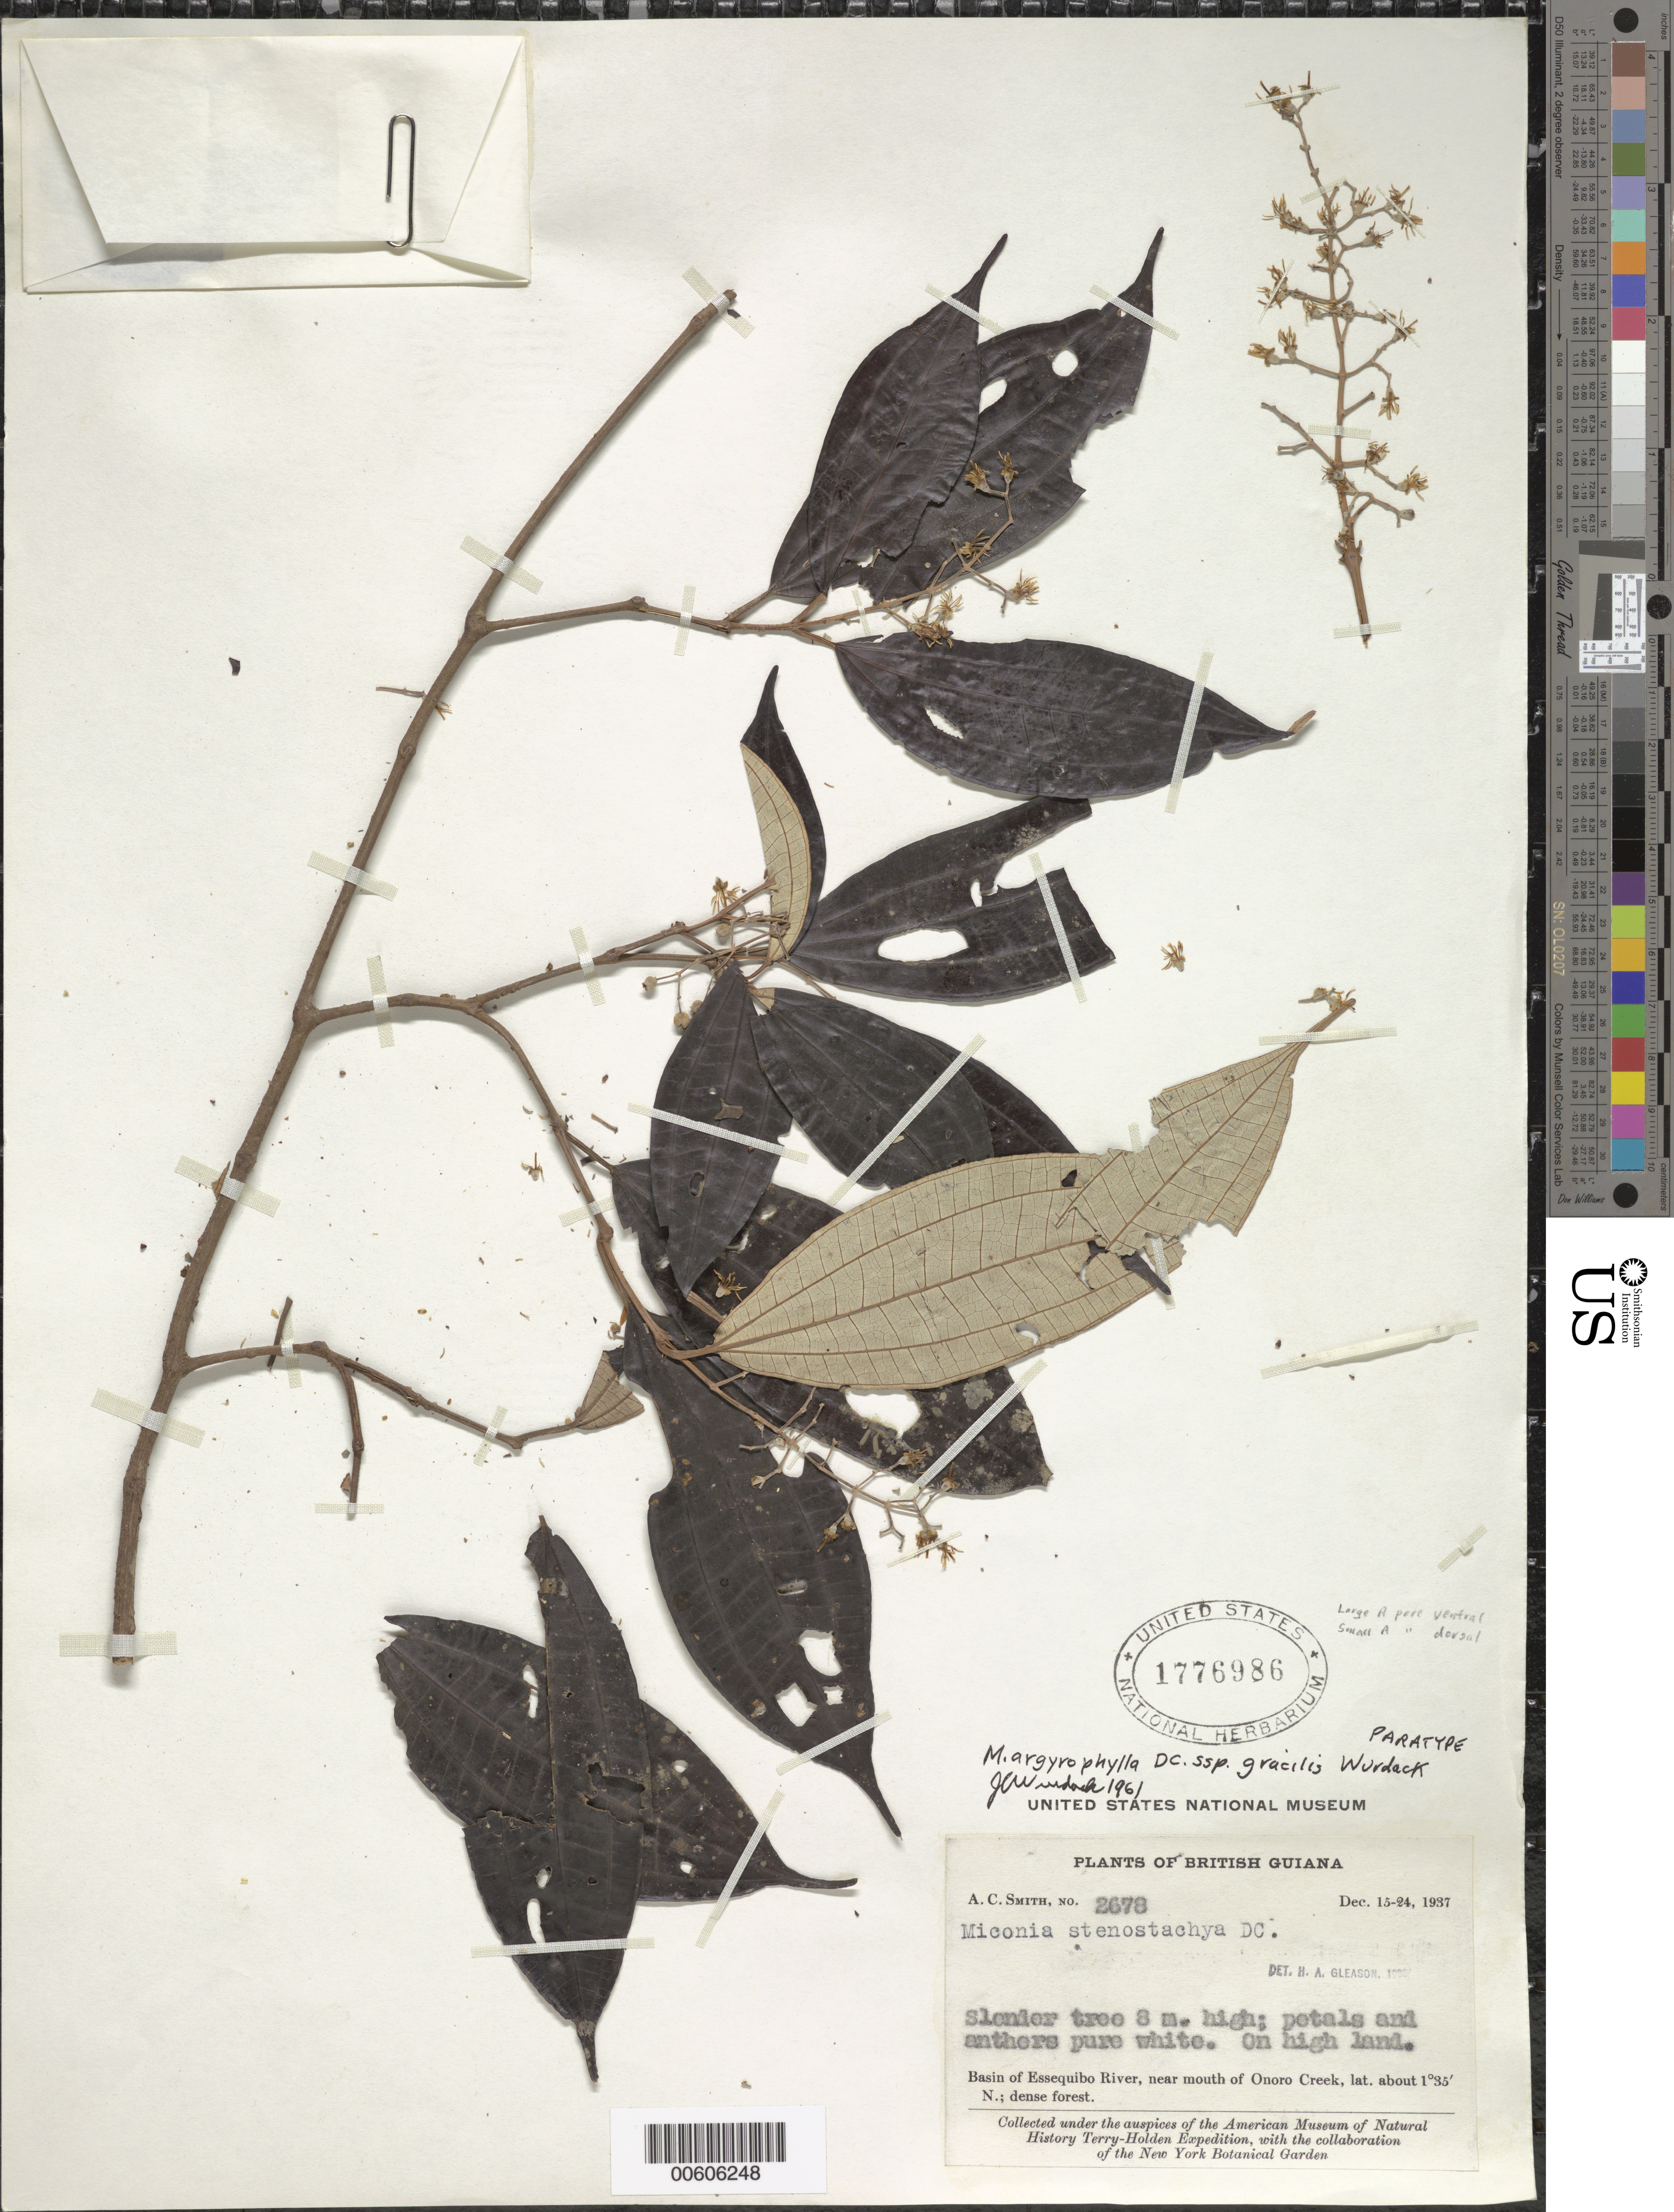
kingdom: Plantae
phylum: Tracheophyta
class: Magnoliopsida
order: Myrtales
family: Melastomataceae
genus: Miconia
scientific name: Miconia argyrophylla subsp. gracilis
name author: Wurdack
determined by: Wurdack, John J., (US), US (UNITED STATES)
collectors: A. C. Smith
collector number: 2678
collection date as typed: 15-Dec-37 to 24-Dec-37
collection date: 1937-12-15/1937-12-24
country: Guyana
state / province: U. Takutu-U. Essequibo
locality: Onoro Creek (near mouth), Essequibo River basin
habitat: High land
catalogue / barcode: US 1776986